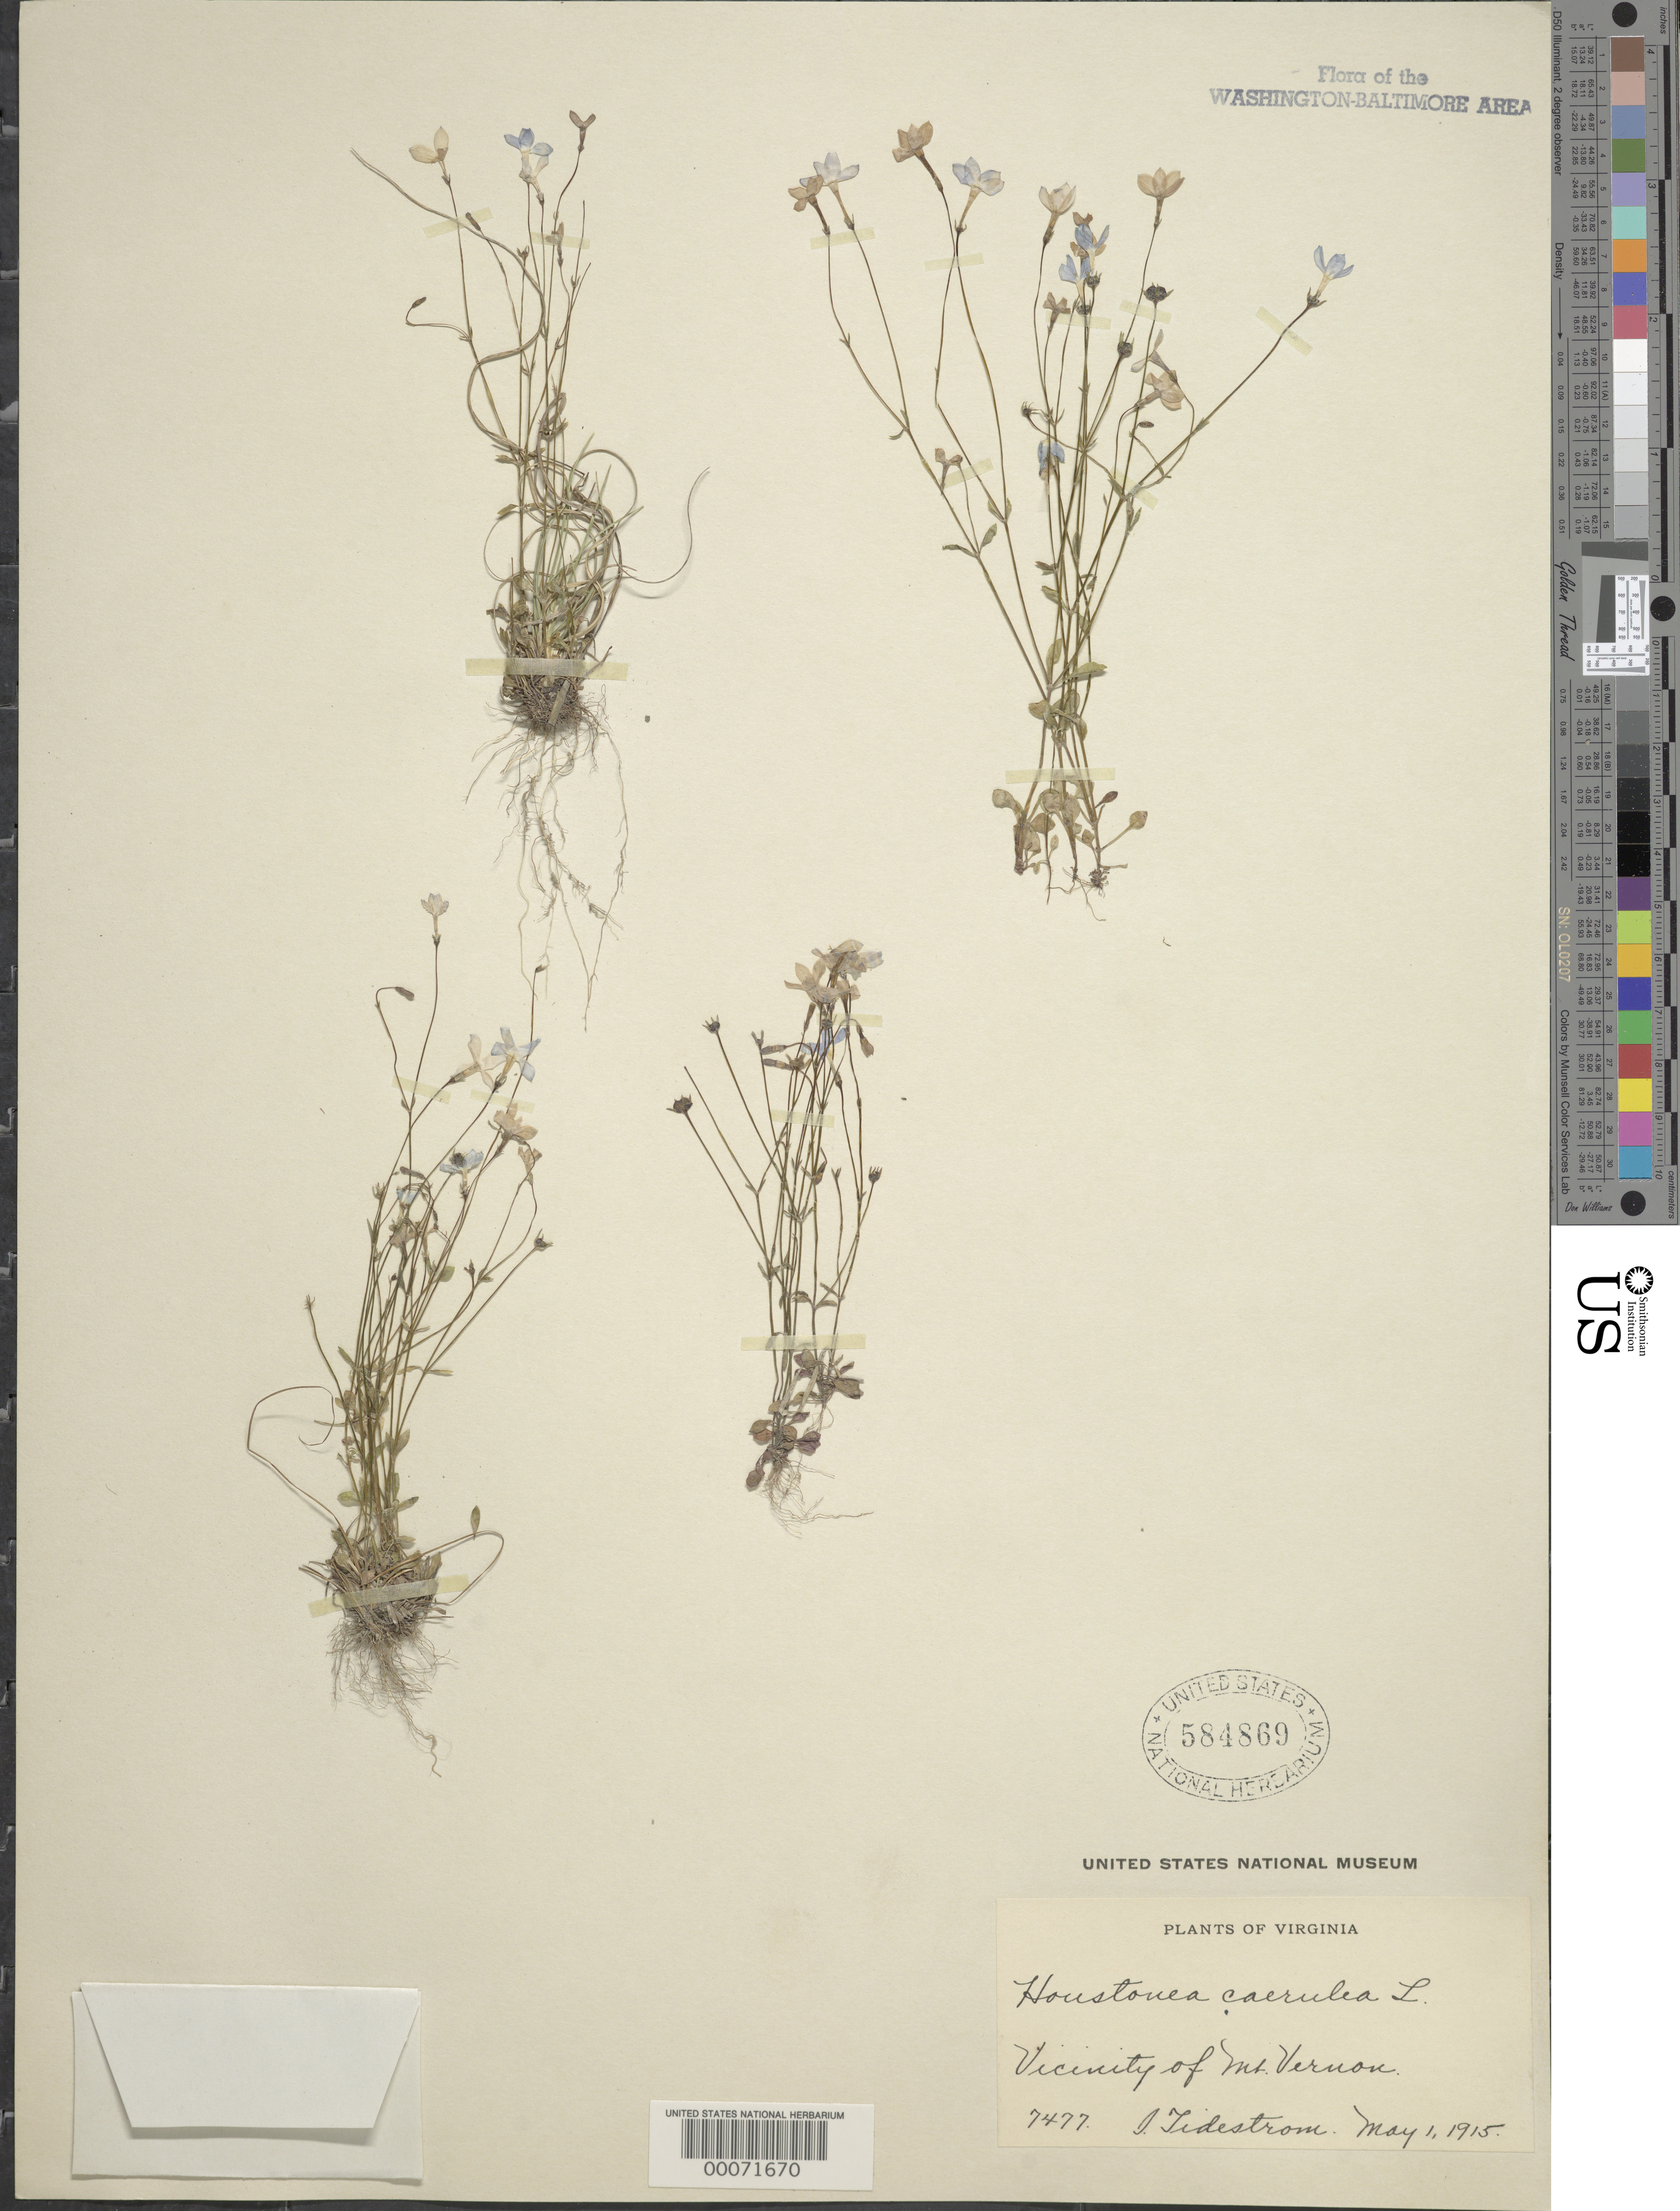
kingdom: Plantae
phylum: Tracheophyta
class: Magnoliopsida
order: Gentianales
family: Rubiaceae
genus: Houstonia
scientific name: Houstonia caerulea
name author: L.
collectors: I. F. Tidestrom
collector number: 7477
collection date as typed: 01 May 1915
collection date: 1915-05-01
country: United States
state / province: Virginia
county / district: Fairfax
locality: Vicinity of Mount Vernon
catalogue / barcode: US 584869